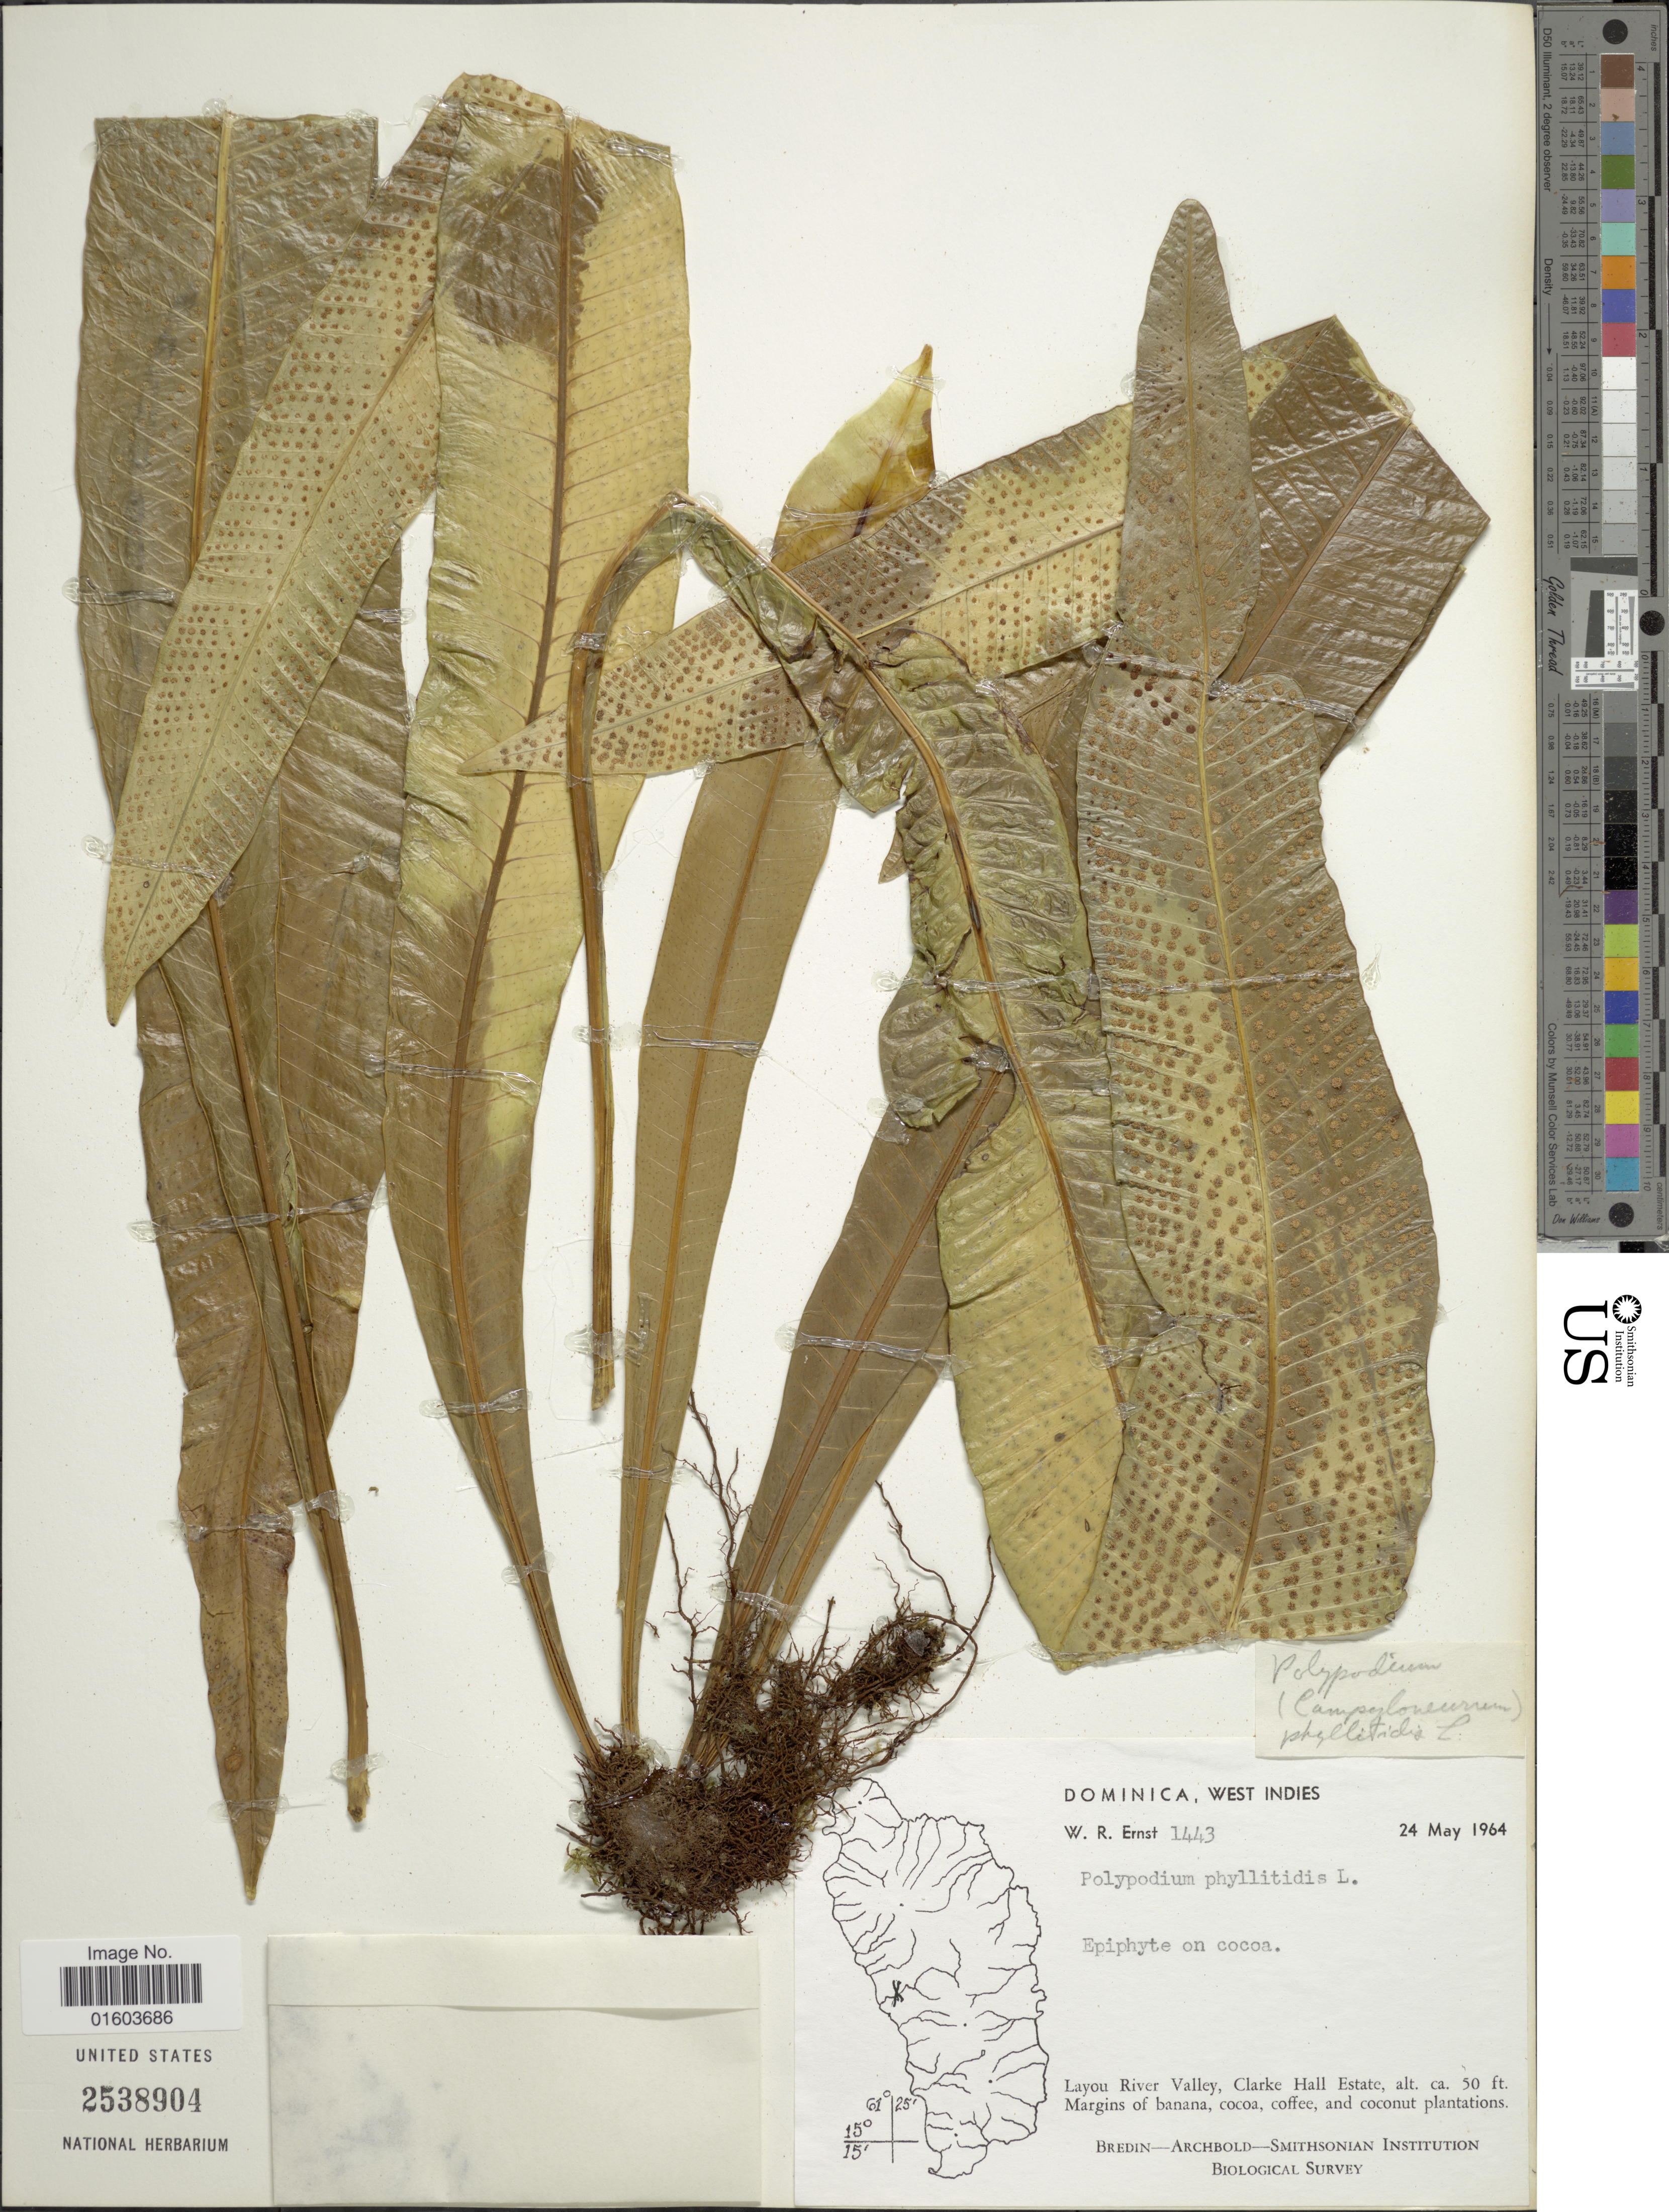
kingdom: Plantae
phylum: Tracheophyta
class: Polypodiopsida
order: Polypodiales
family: Polypodiaceae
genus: Campyloneurum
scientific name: Campyloneurum phyllitidis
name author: (L.) C. Presl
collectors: W. R. Ernst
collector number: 1443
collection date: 1964-05-24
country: Dominica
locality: Dominica, West Indies. Layou river Valley, Clarke hall Estate, Margins of banana, cocoa, coffee, and coconut plantations.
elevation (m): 15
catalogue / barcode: US 2538904